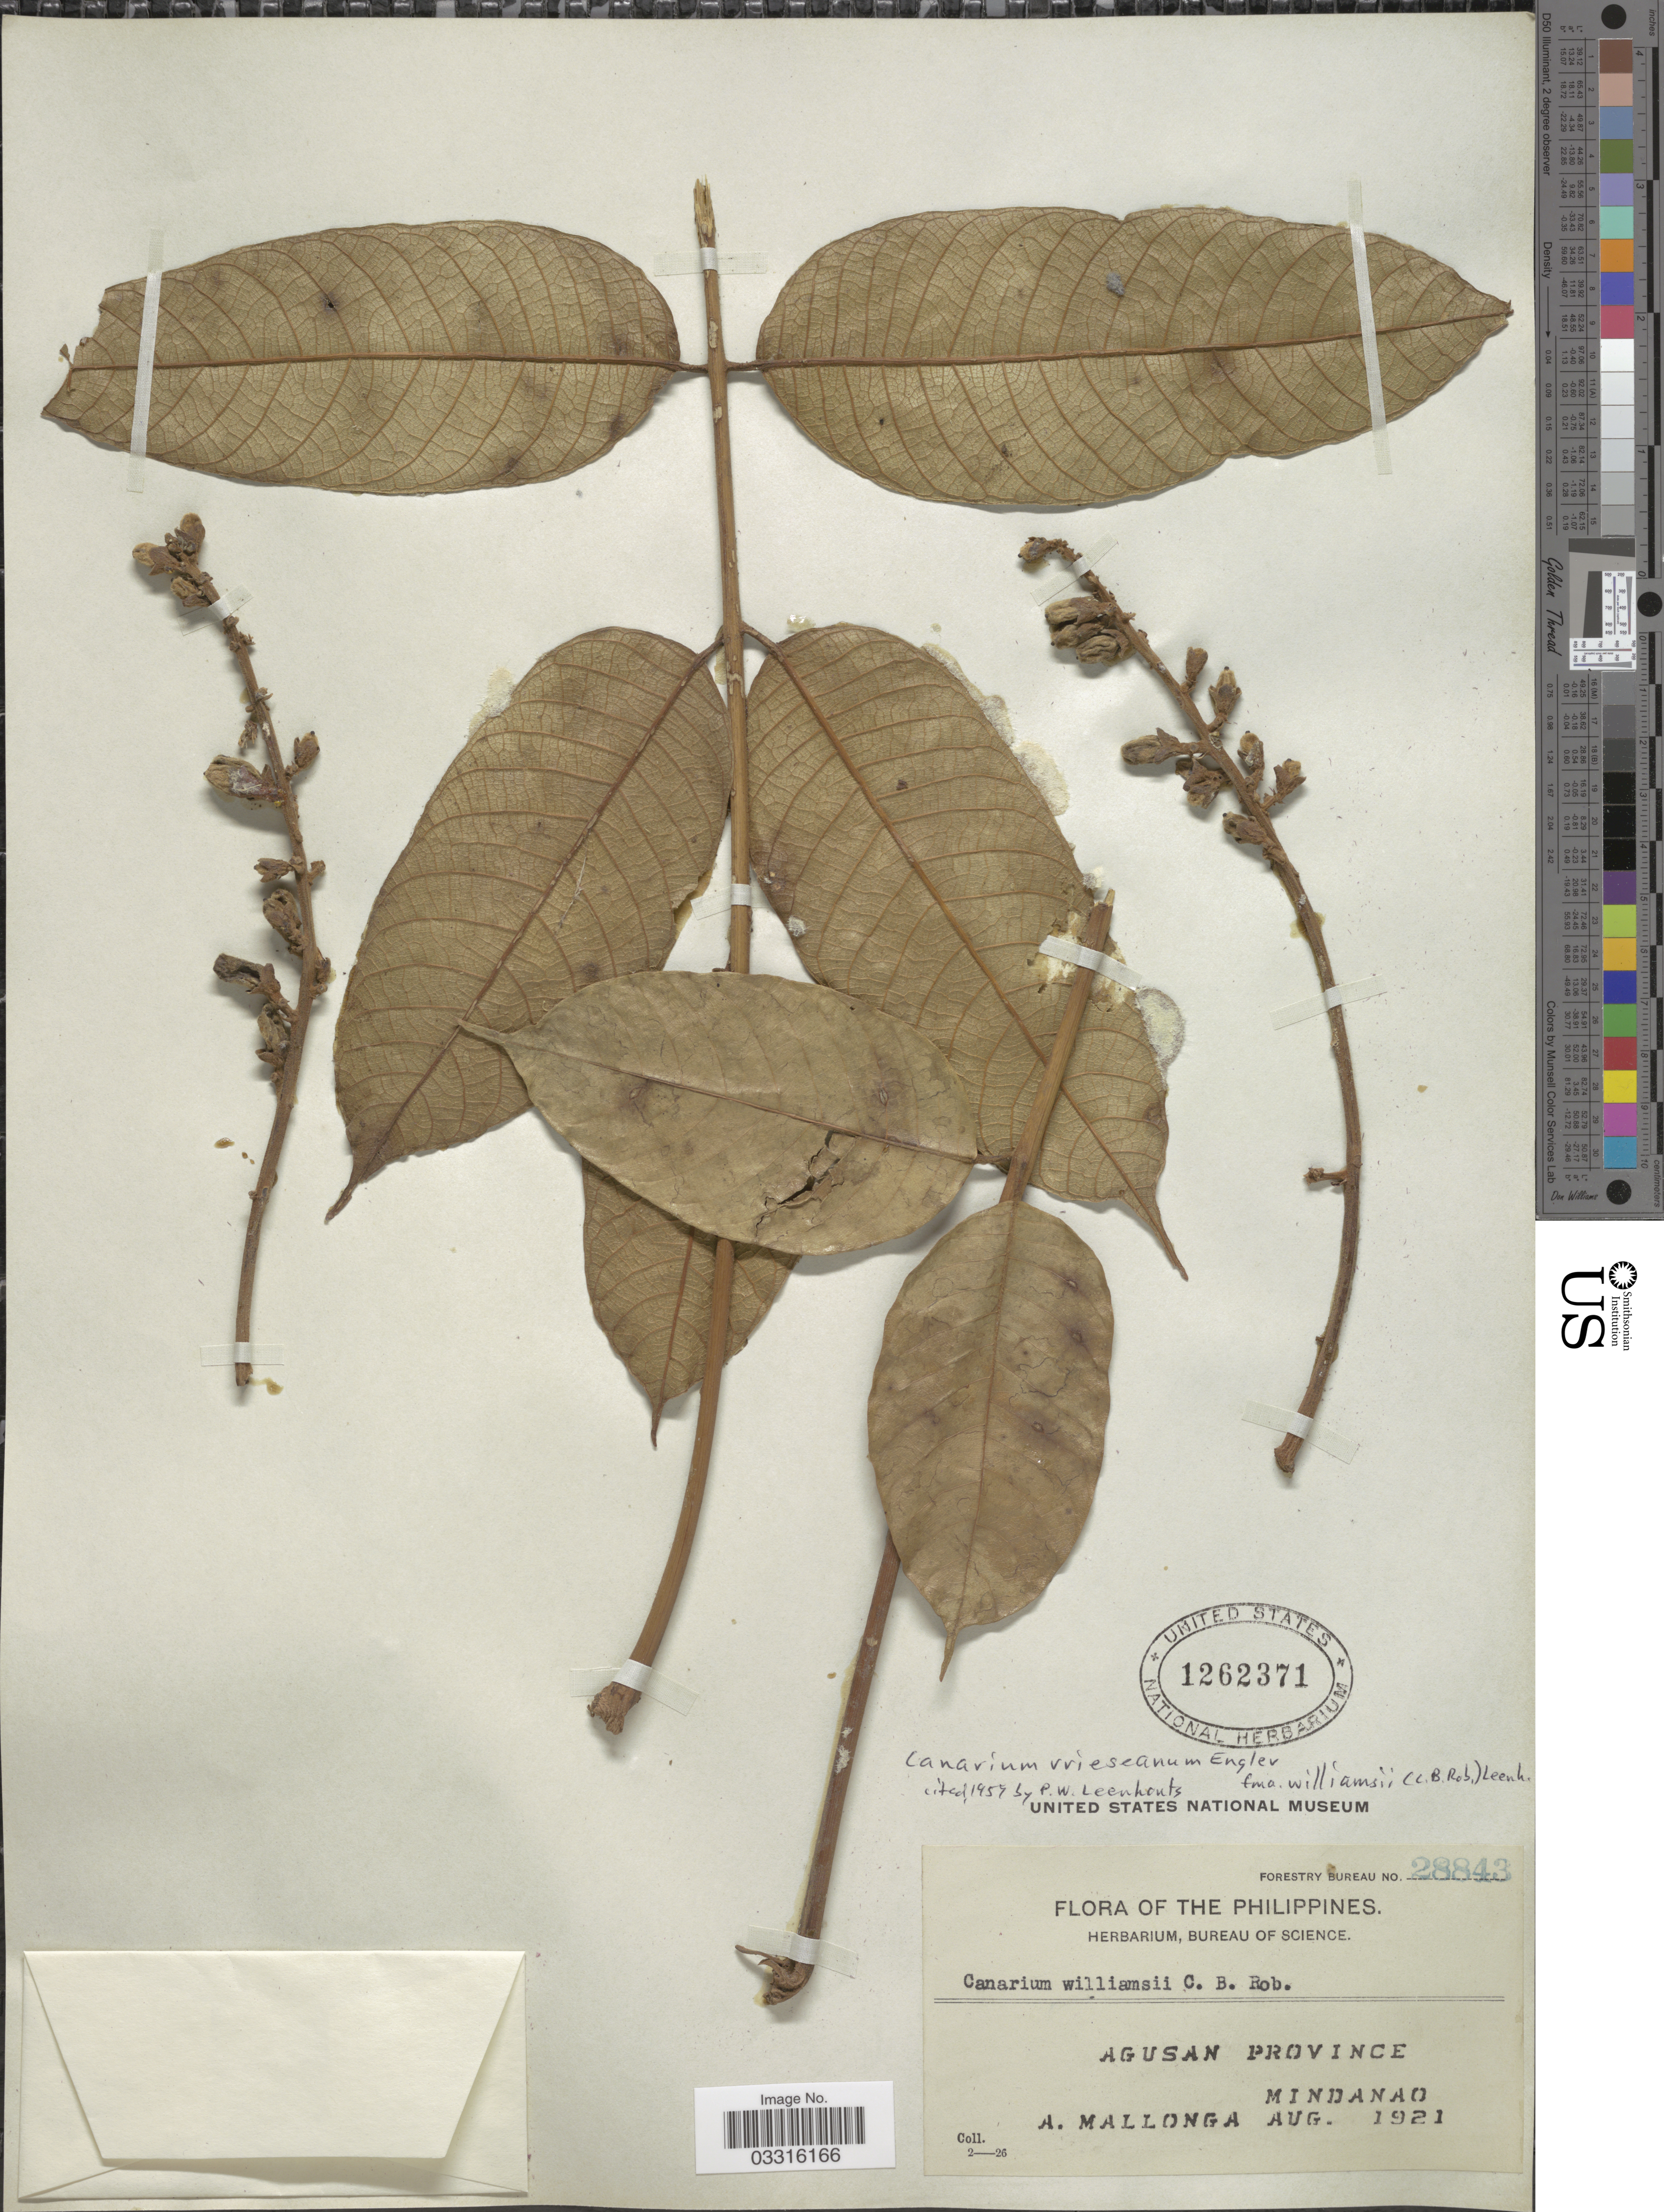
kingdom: Plantae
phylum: Tracheophyta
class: Magnoliopsida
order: Sapindales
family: Burseraceae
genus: Canarium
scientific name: Canarium vrieseanum f. williamsii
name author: (C.B. Rob.) Leenh.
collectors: A. Mallonga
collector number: Forestry Bureau 28843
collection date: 1921-08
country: Philippines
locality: Agusan Province, Mindanao.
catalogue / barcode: US 1262371